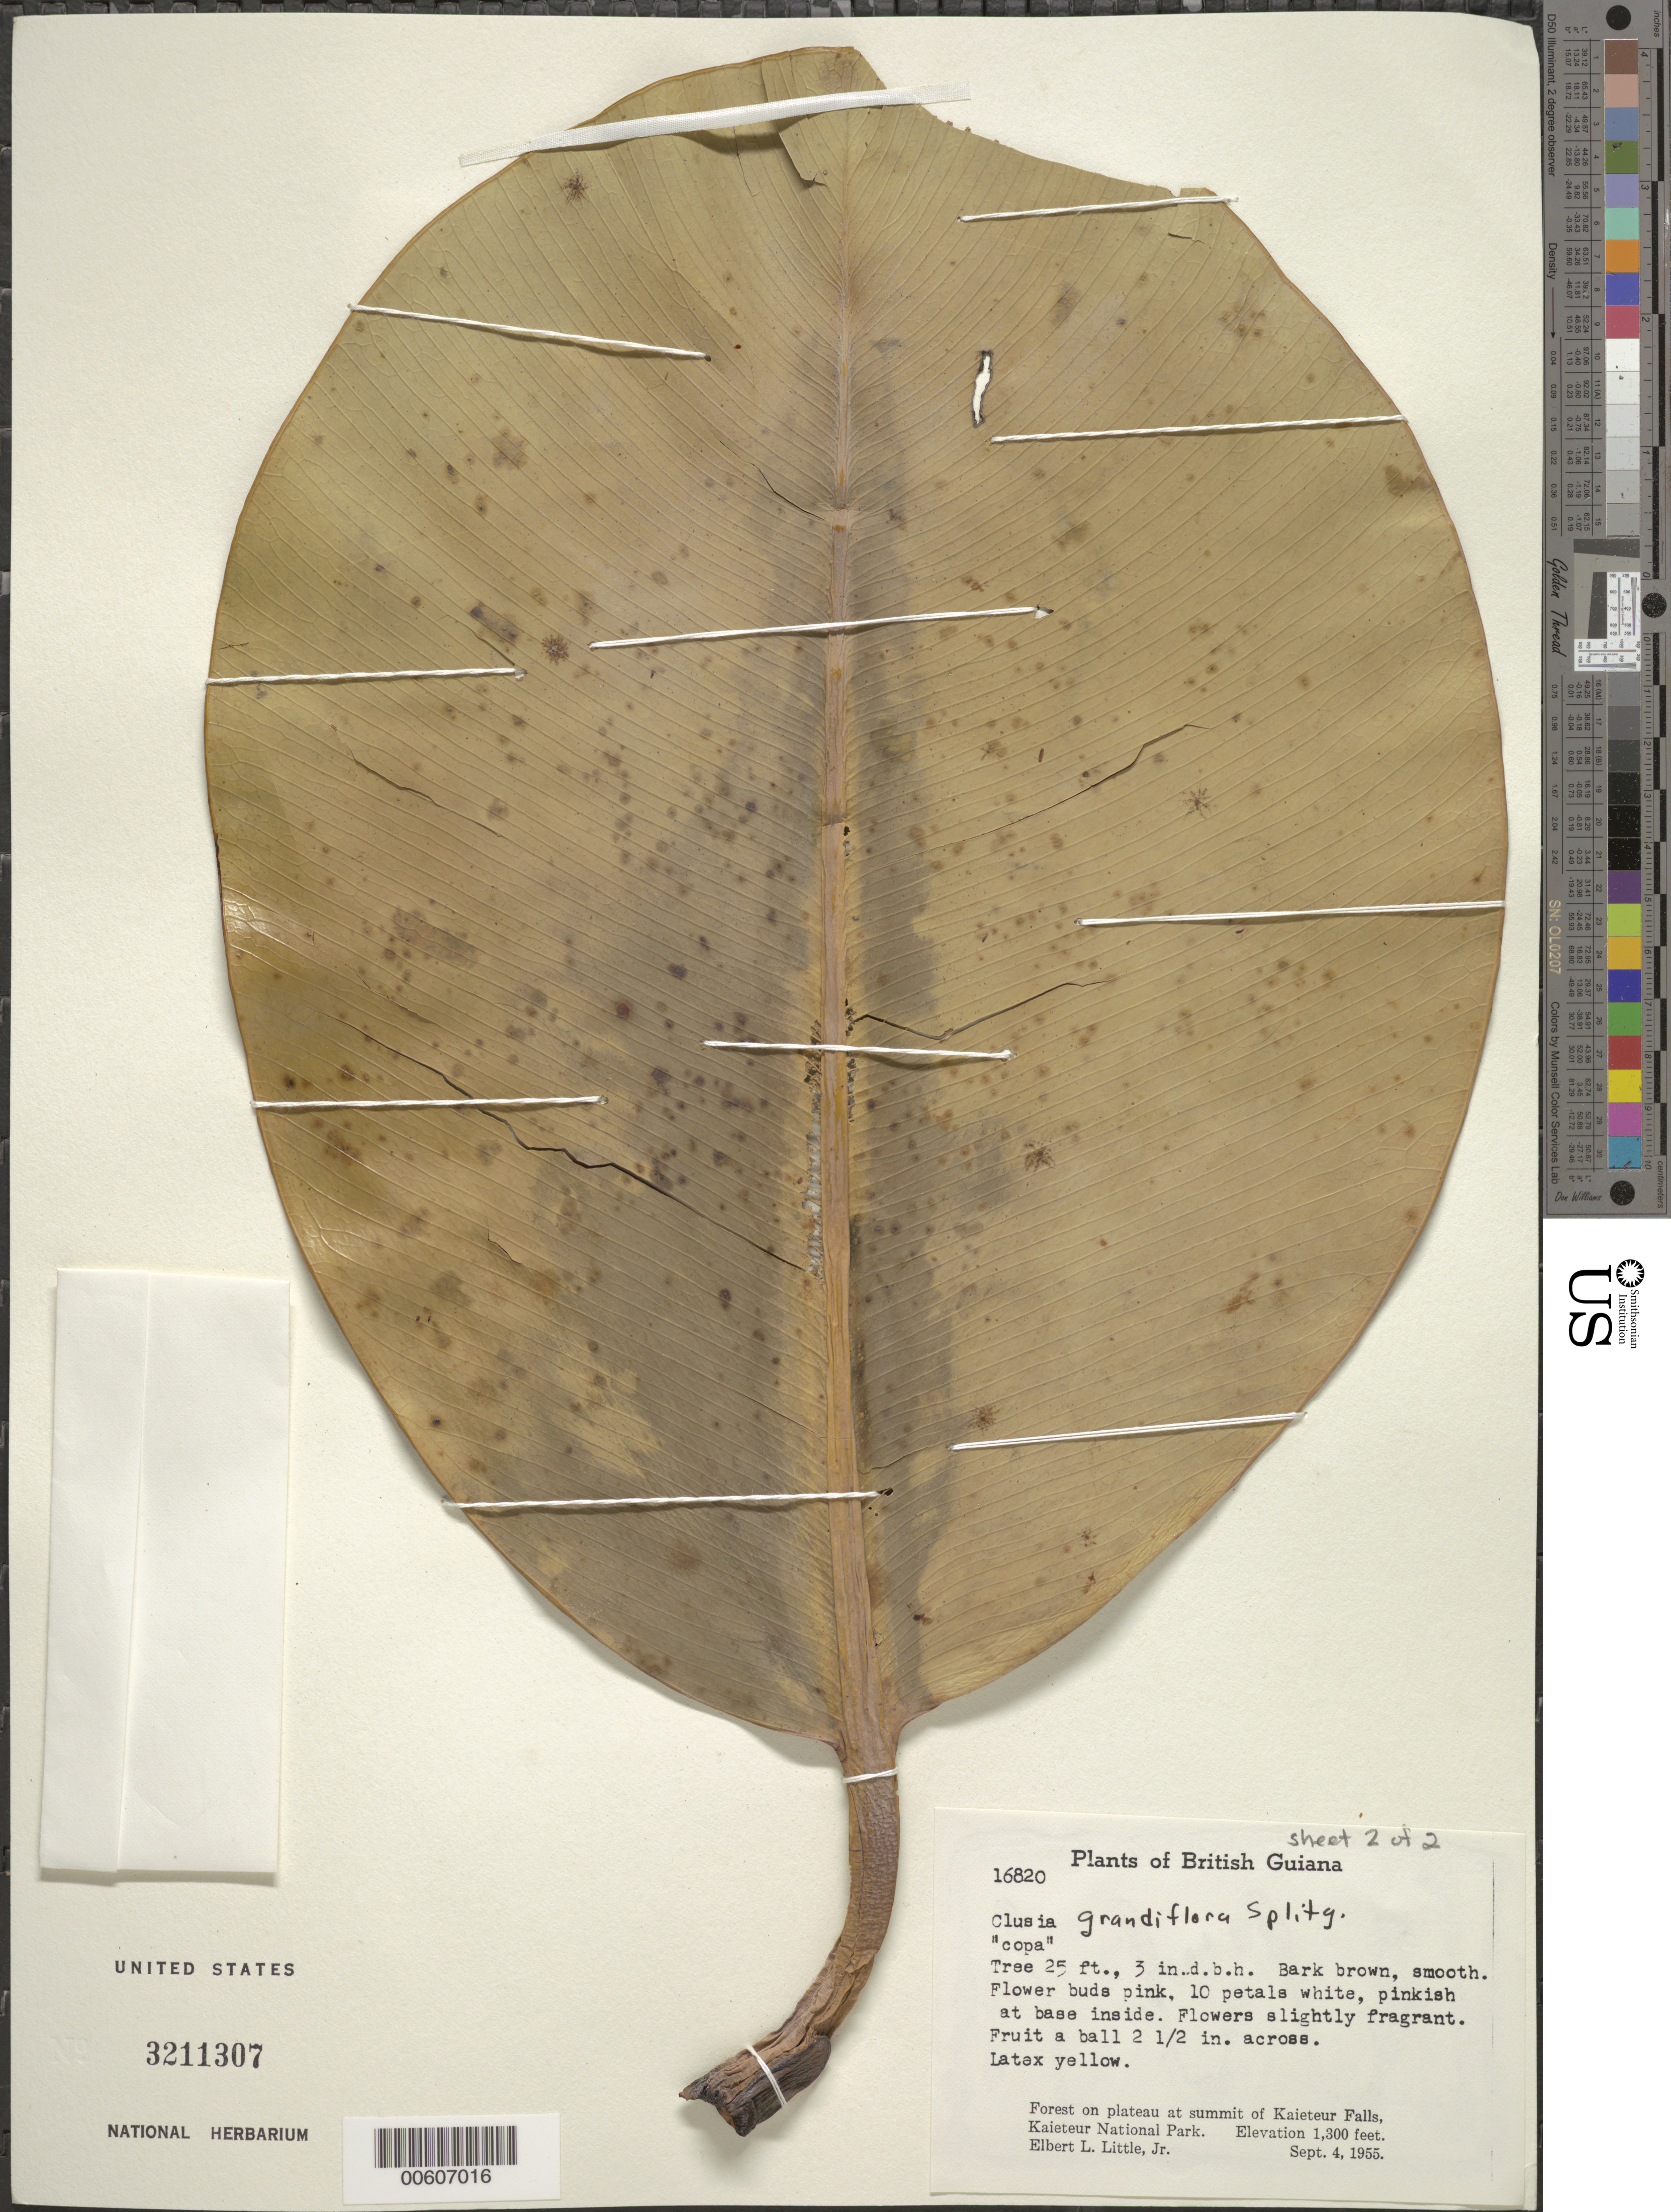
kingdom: Plantae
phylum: Tracheophyta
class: Magnoliopsida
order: Malpighiales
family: Clusiaceae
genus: Clusia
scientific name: Clusia grandiflora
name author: Splitg.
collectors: E. L. Little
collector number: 16820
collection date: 1955-09-04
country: Guyana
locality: British Guiana. Forest on plateau at summit of Kaieteur Falls, Kaieteur National Park.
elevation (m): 396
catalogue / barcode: US 3211307